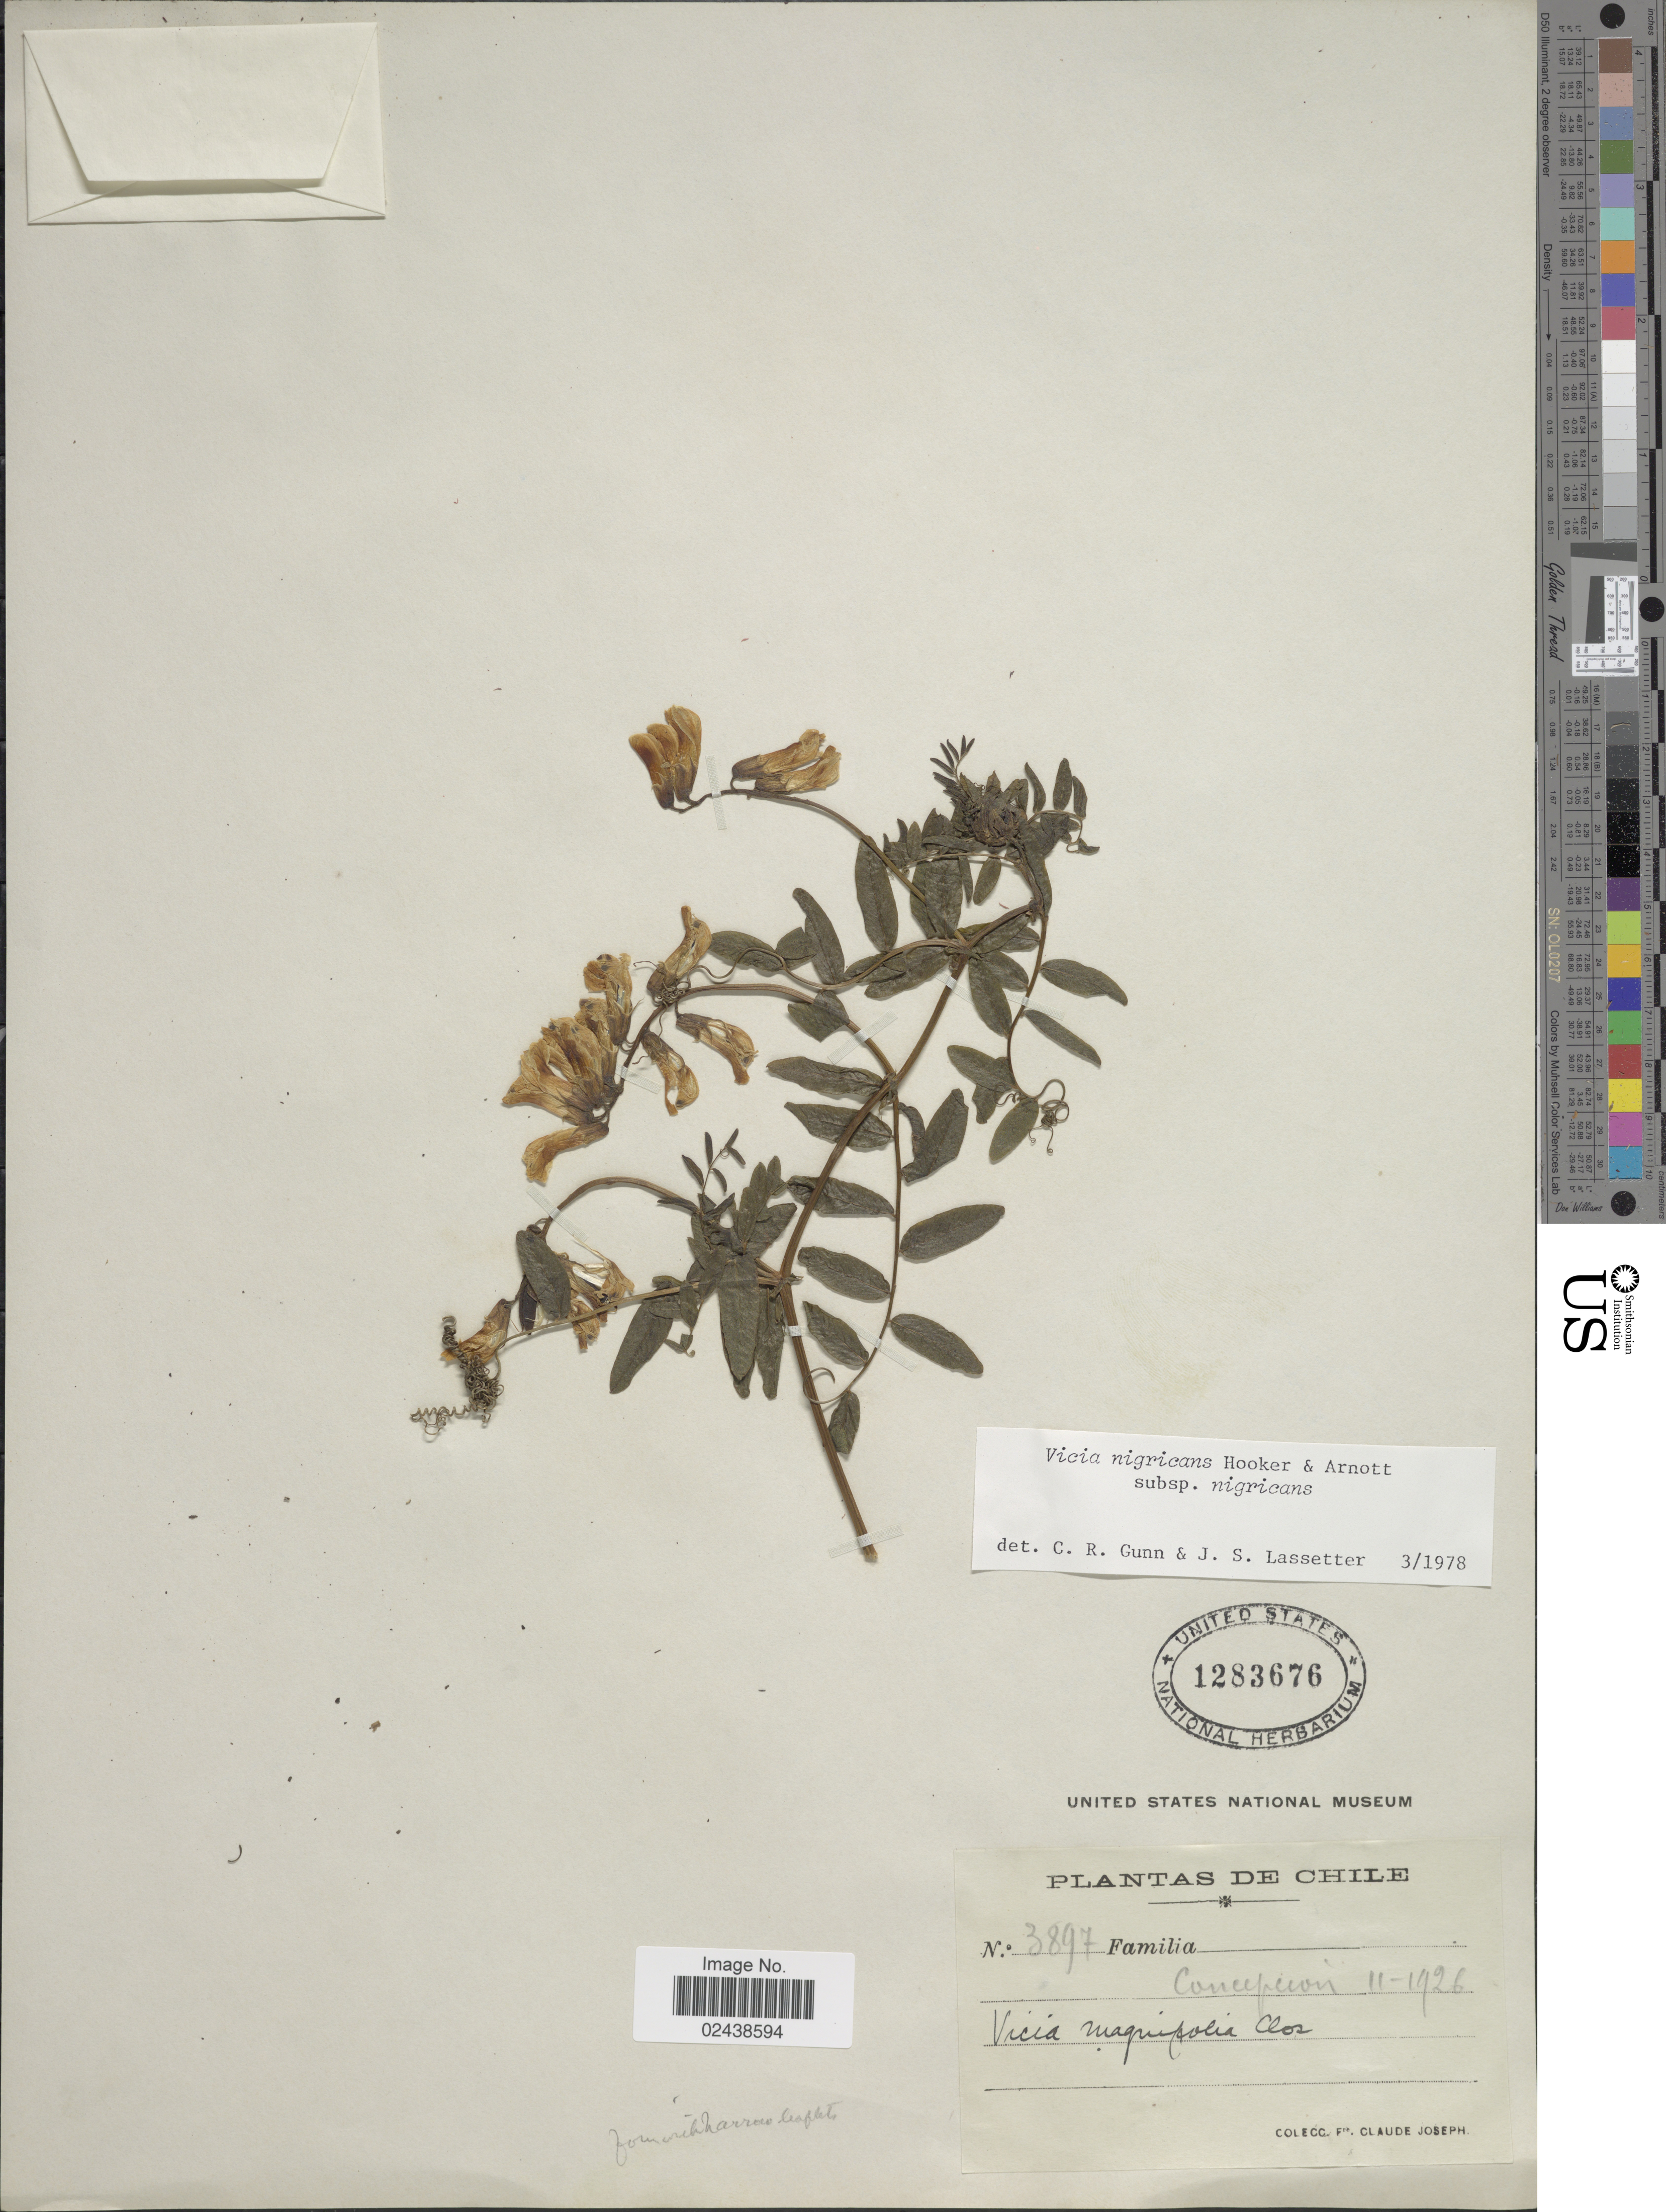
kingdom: Plantae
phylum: Tracheophyta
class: Magnoliopsida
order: Fabales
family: Fabaceae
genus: Vicia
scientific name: Vicia nigricans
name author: Hook. & Arn.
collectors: Bro. Claude-Joseph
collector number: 3897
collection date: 1926-11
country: Paraguay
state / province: Concepcion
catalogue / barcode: US 1283676